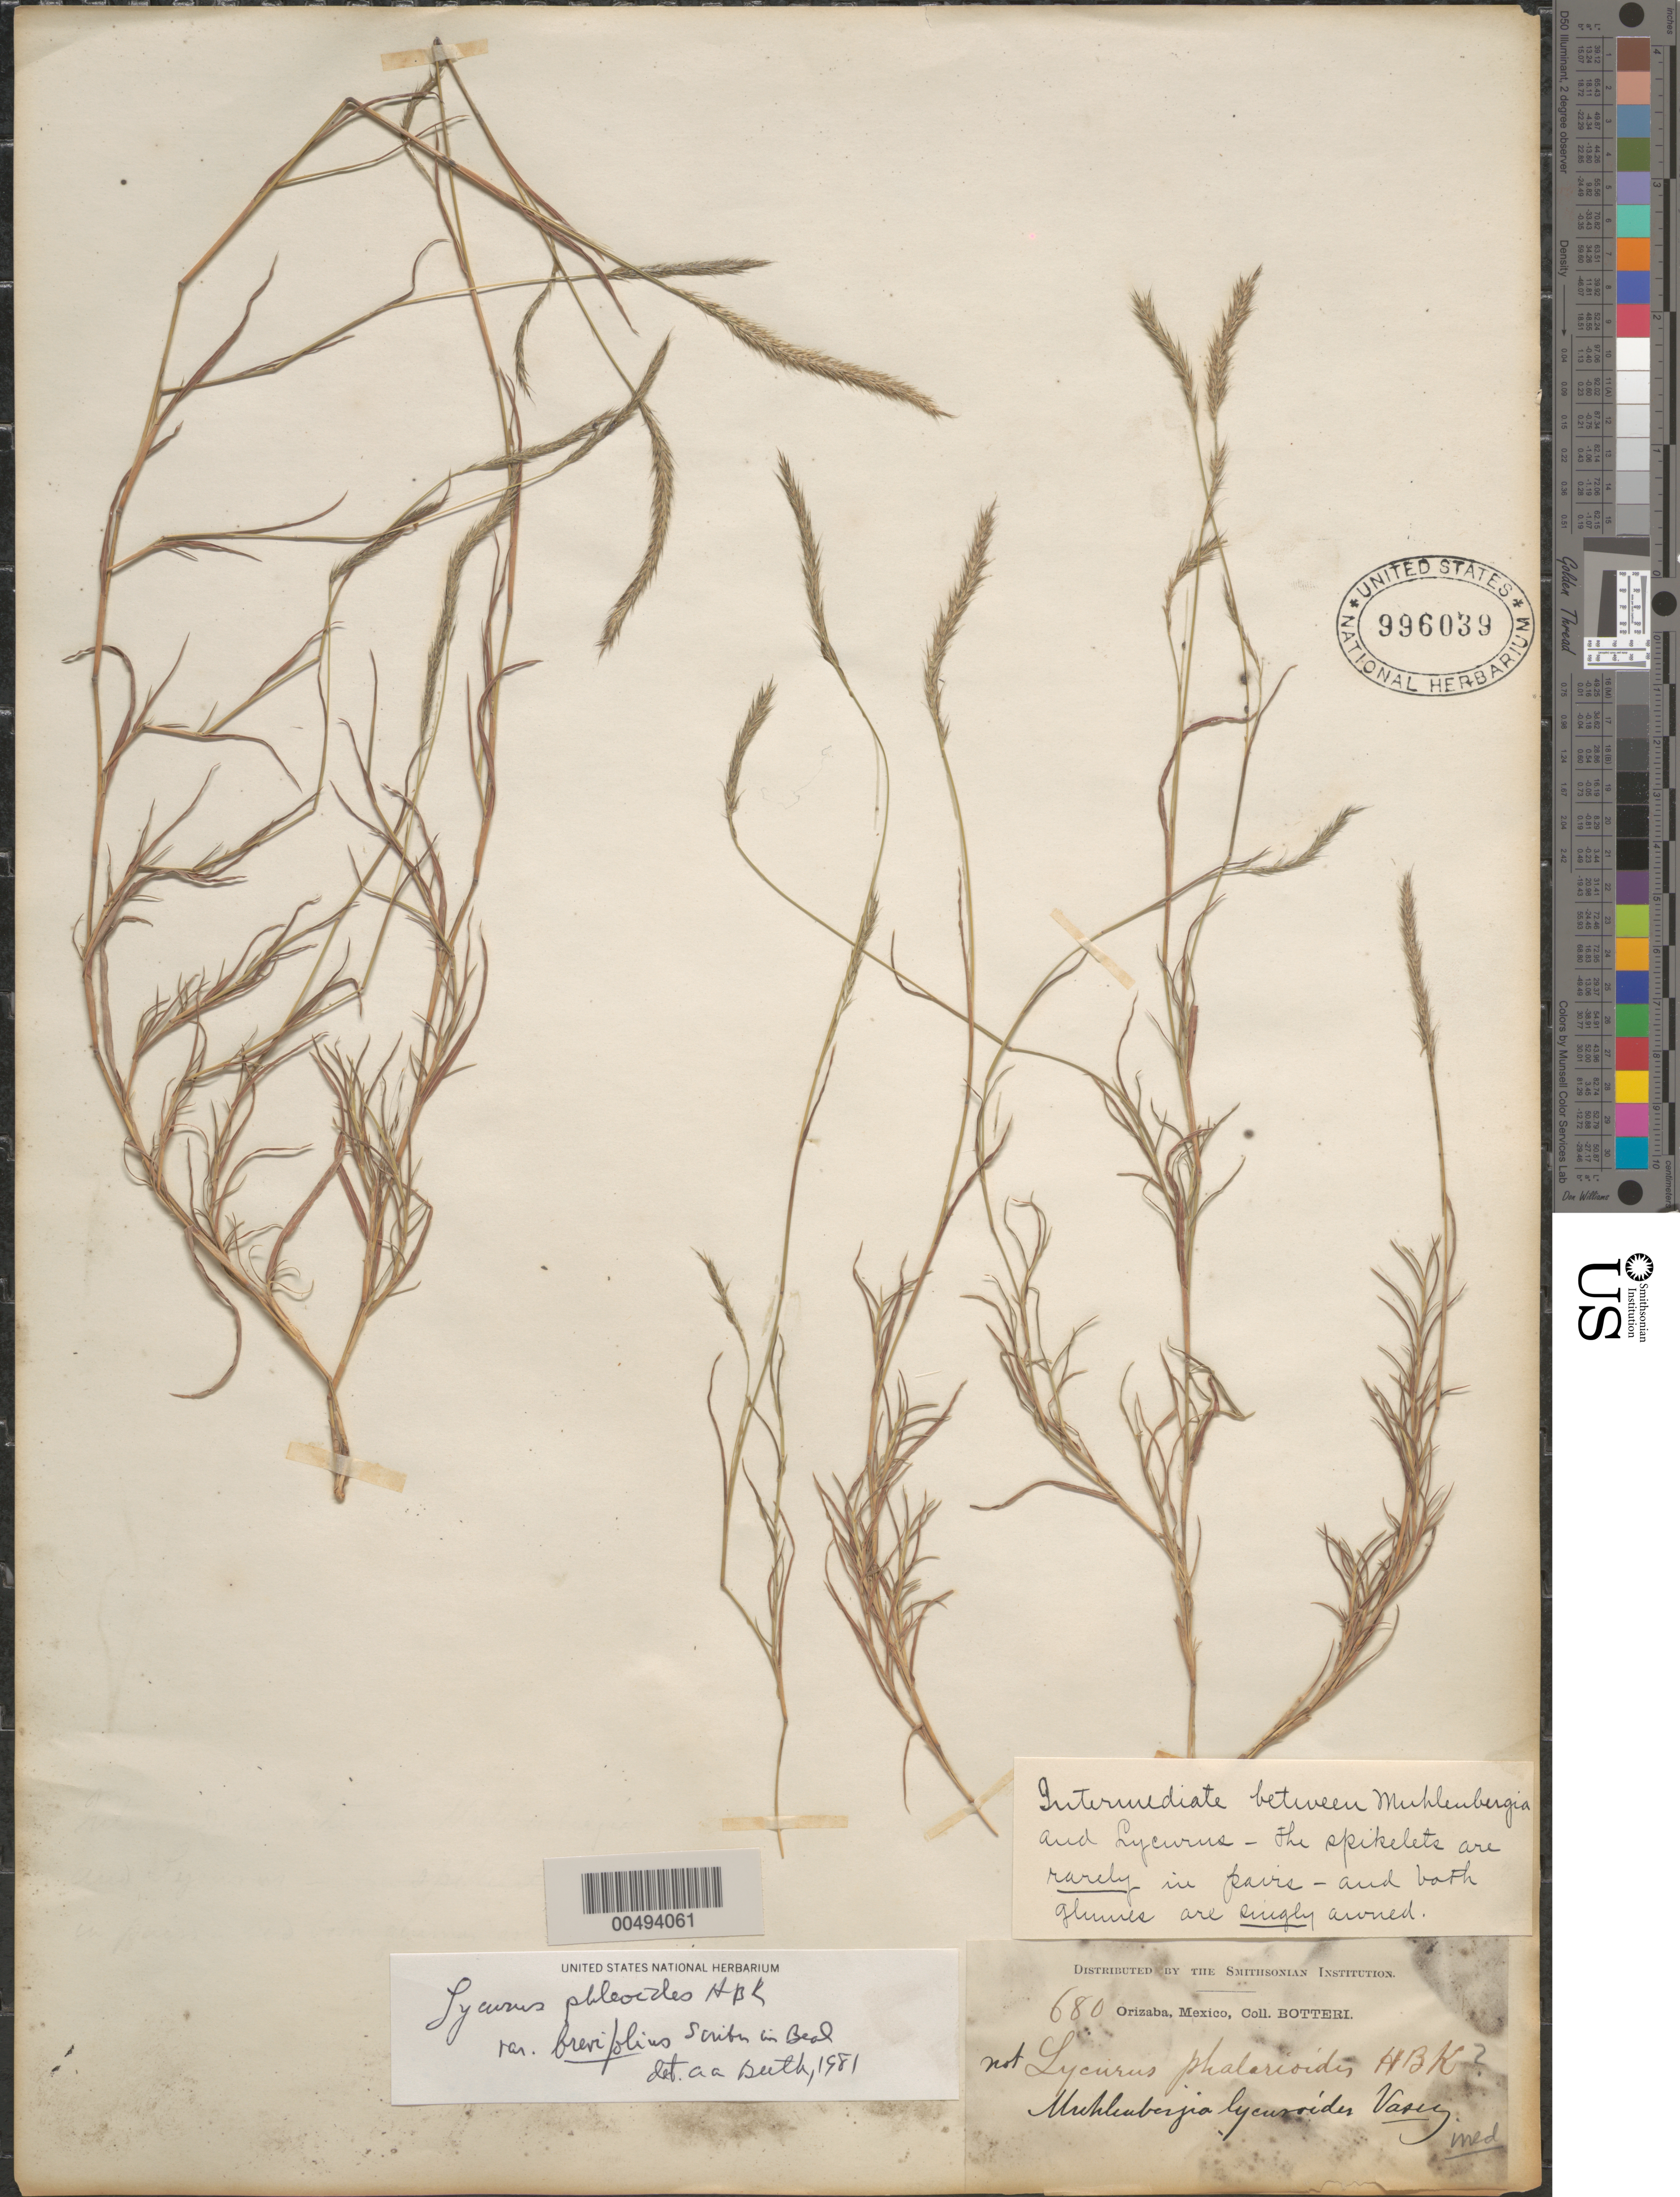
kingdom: Plantae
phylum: Tracheophyta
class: Liliopsida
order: Poales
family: Poaceae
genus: Lycurus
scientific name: Lycurus phleoides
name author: Kunth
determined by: Beetle, Alan A.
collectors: -. Botteri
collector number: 680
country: Mexico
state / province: Veracruz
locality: Orizaba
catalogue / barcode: US 996039